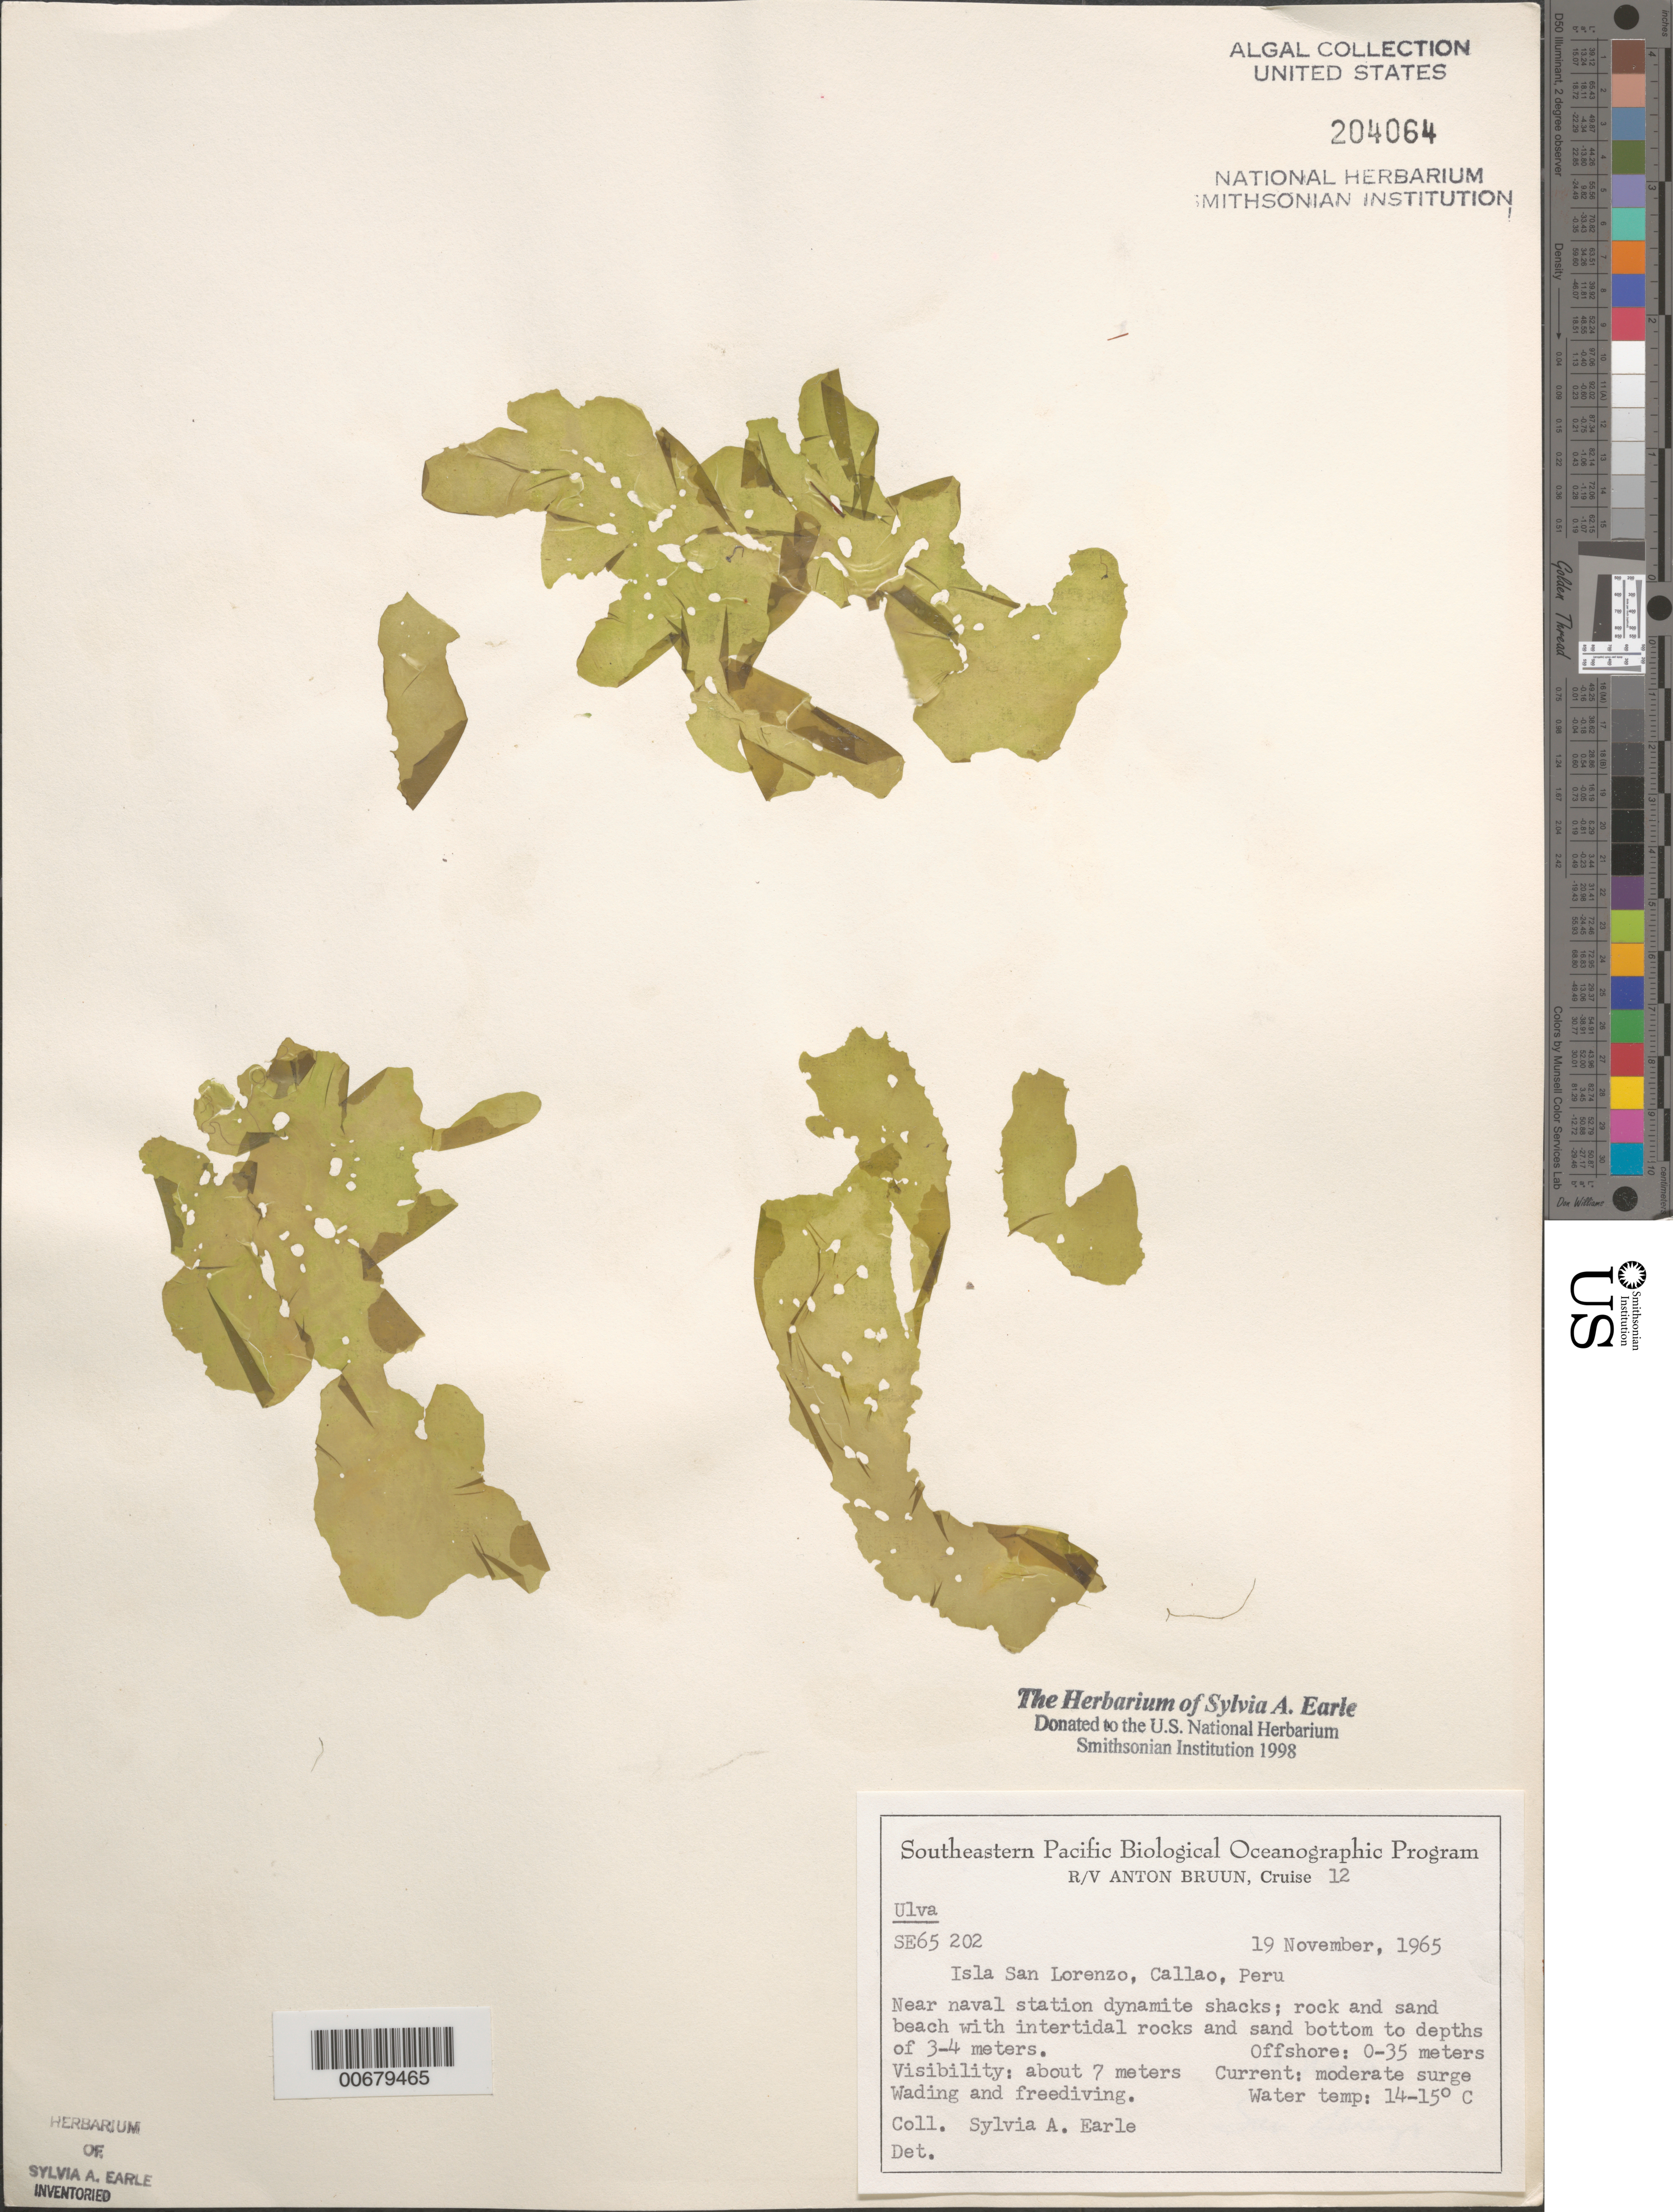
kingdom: Plantae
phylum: Chlorophyta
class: Ulvophyceae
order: Ulvales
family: Ulvaceae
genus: Ulva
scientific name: Ulva sp.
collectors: S. A. Earle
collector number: SE 65202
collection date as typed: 19 Nov 1965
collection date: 1965-11-19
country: Peru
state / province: Callao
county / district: Callao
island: Isla San Lorenzo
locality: Callao, Naval Station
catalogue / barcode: US 204064